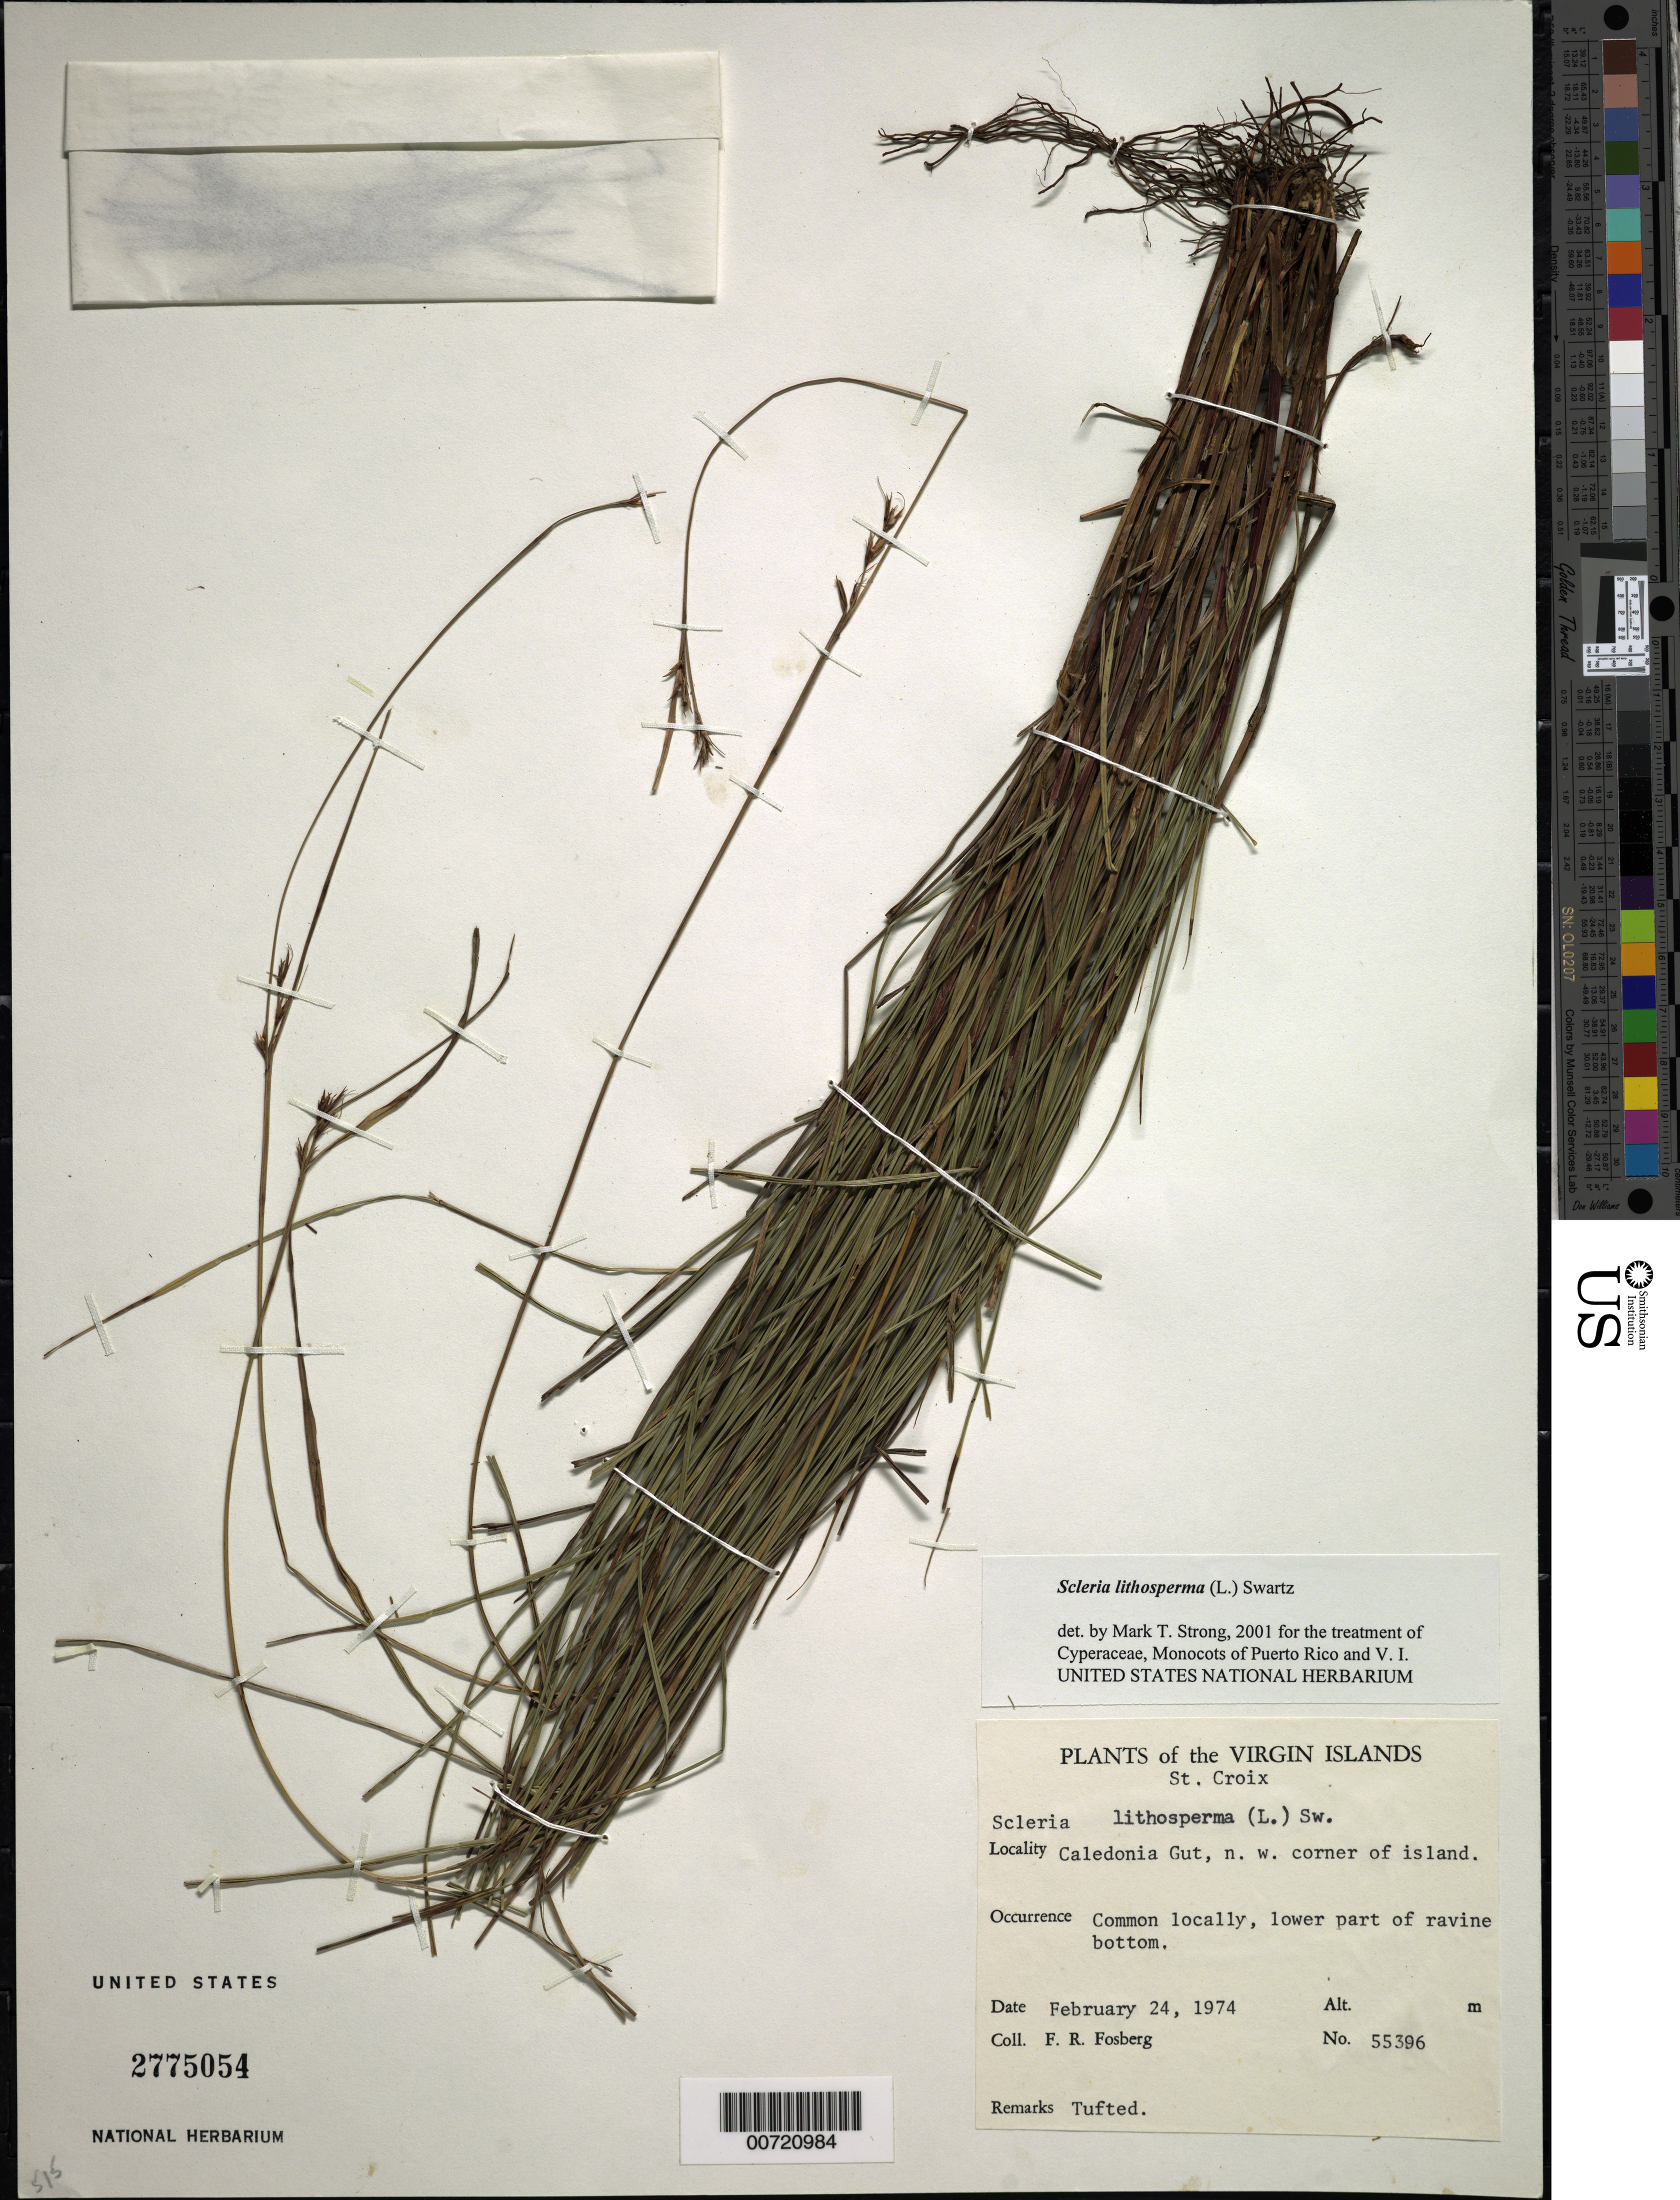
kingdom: Plantae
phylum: Tracheophyta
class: Liliopsida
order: Poales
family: Cyperaceae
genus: Scleria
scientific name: Scleria lithosperma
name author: (L.) Sw.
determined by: Strong, M. T., (US), Smithsonian Institution - National Museum of Natural History (UNITED STATES)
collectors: F. R. Fosberg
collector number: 55396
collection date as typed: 24 Feb 1974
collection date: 1974-02-24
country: U.S. Virgin Islands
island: St. Croix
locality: St. Croix: Caledonia Gut, NW corner of island.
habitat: Lower part of ravine bottom.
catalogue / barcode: US 2775054